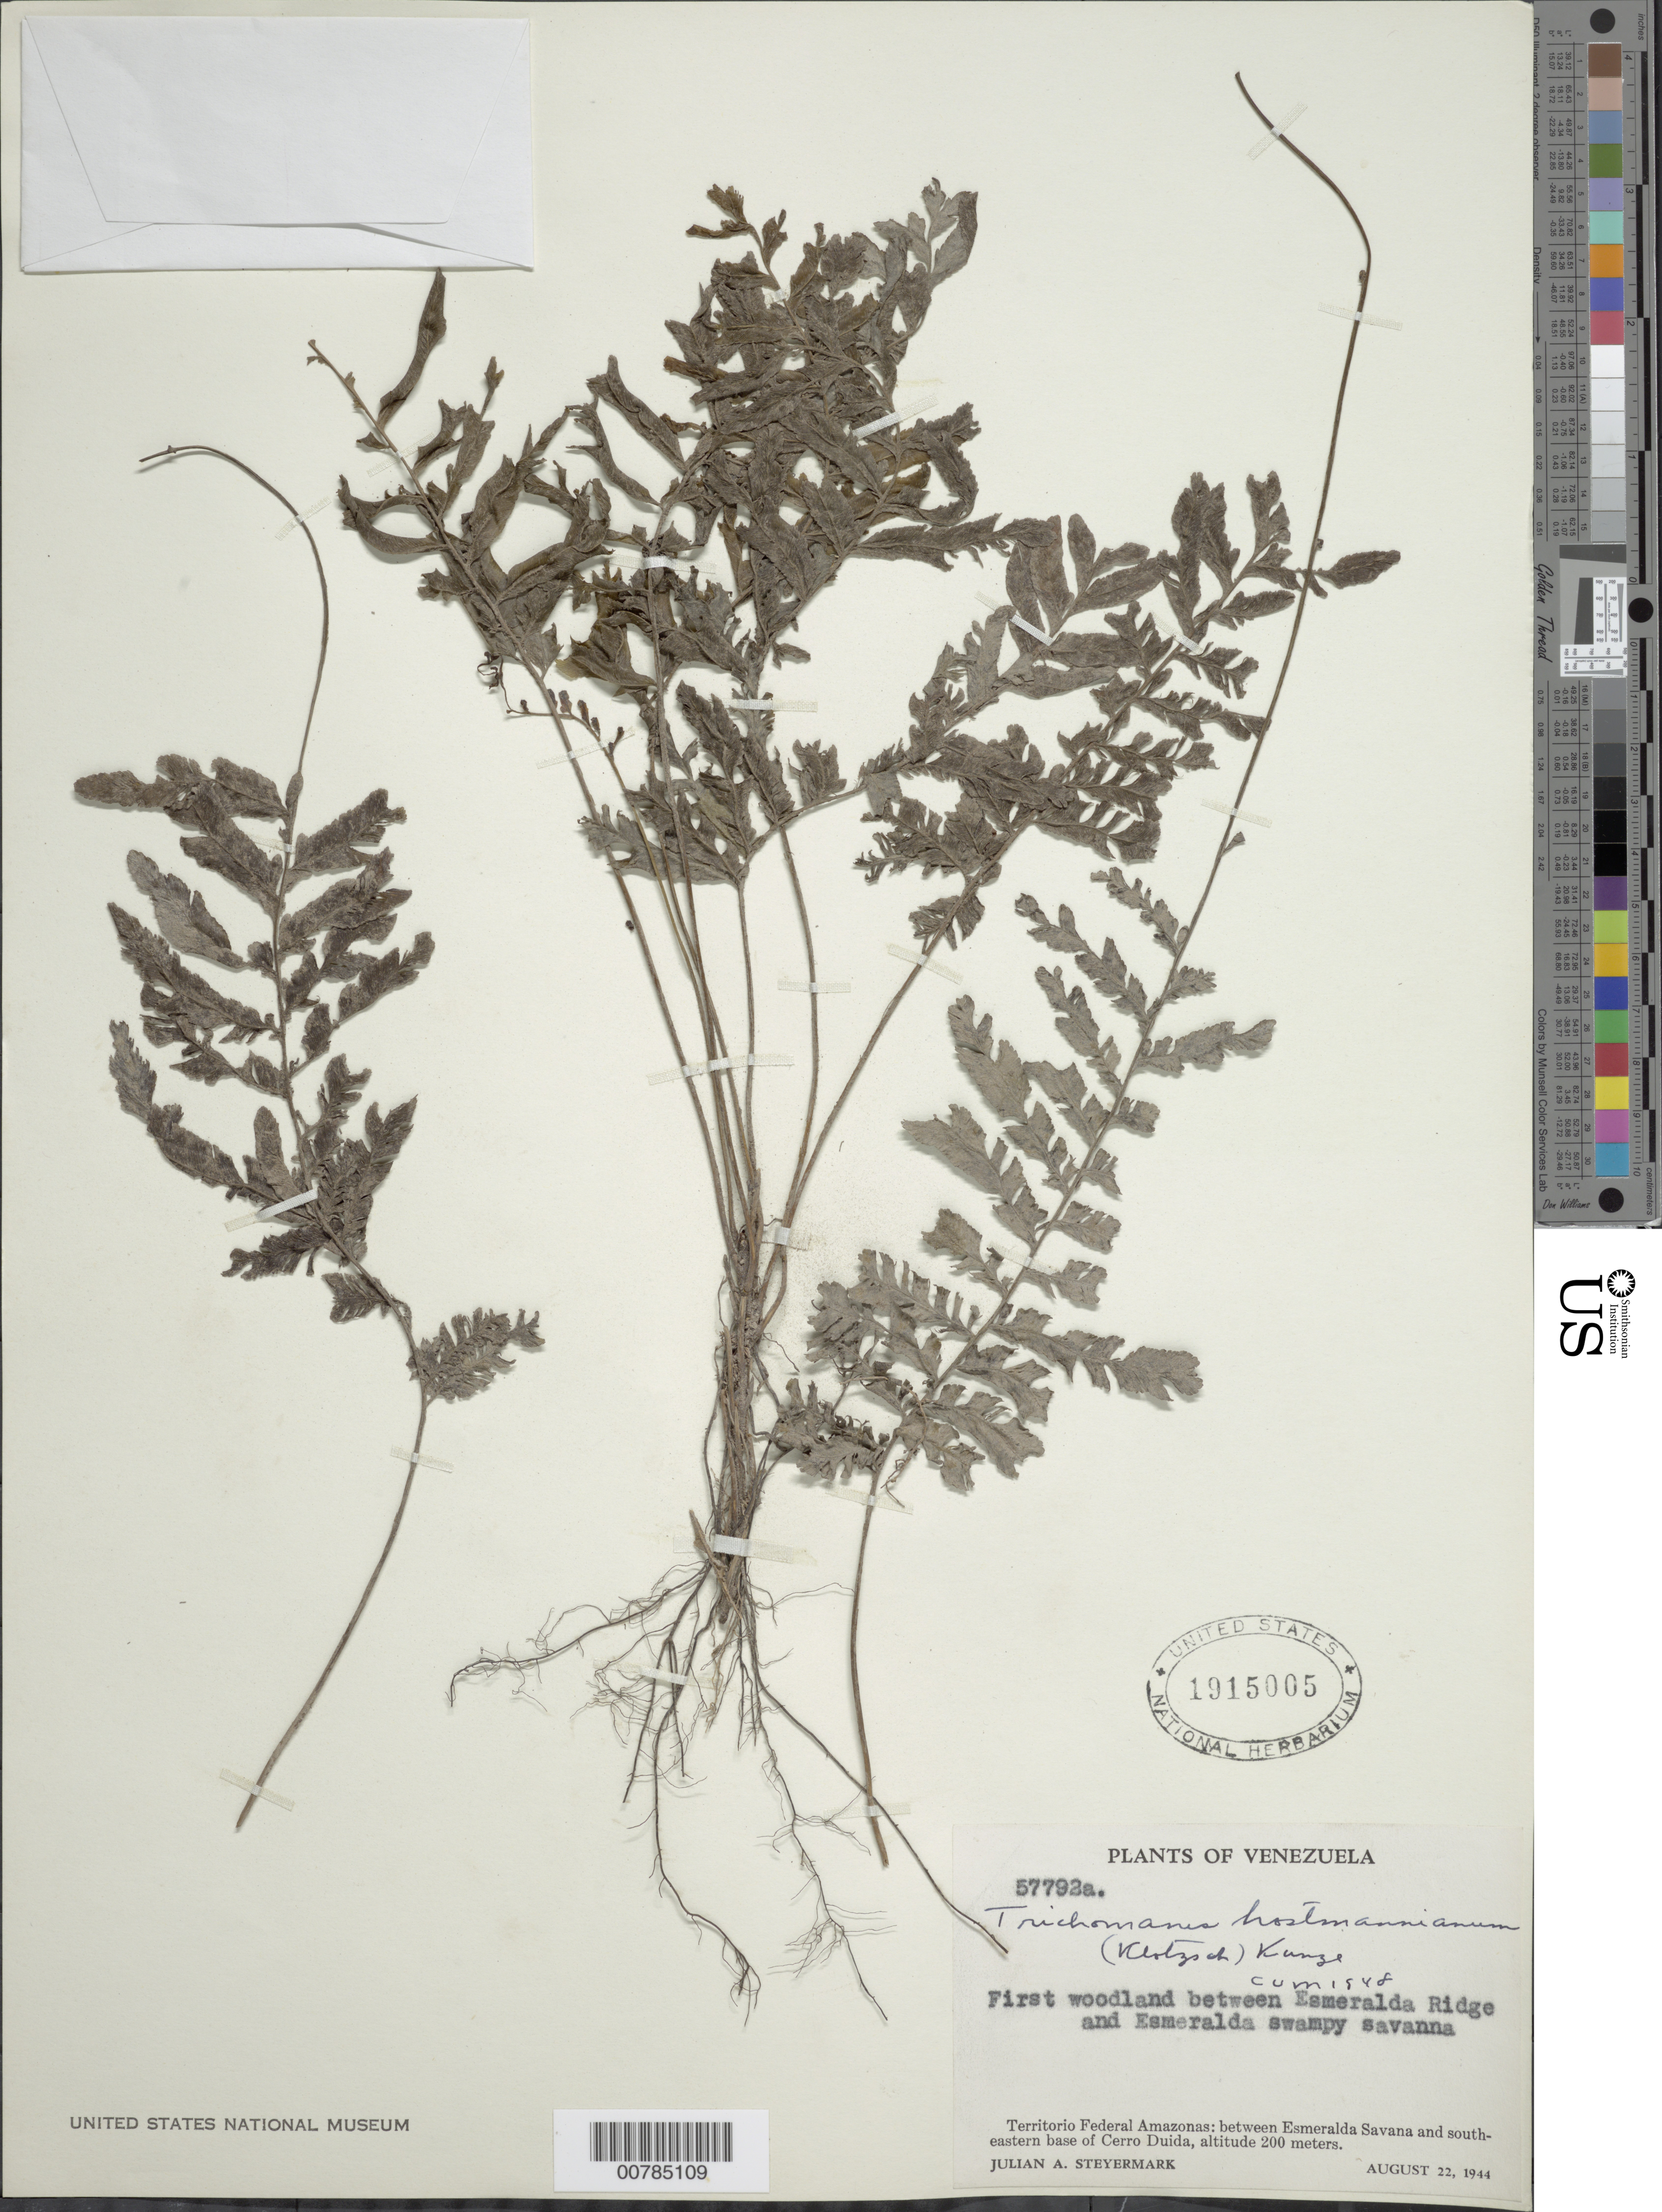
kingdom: Plantae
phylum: Tracheophyta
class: Polypodiopsida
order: Hymenophyllales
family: Hymenophyllaceae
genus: Trichomanes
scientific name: Trichomanes hostmannianum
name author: (Klotzsch) Kunze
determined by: Morton, C. V.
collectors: J. Steyermark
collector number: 57792 a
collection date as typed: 22-Aug-44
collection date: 1944-08-22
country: Venezuela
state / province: Amazonas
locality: Esmeralda Ridge to Tree Savanna (Sabana de Arboles), southeast of Cerro Duida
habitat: Woodland between ridge and swampy savanna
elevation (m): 200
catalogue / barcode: US 1915005